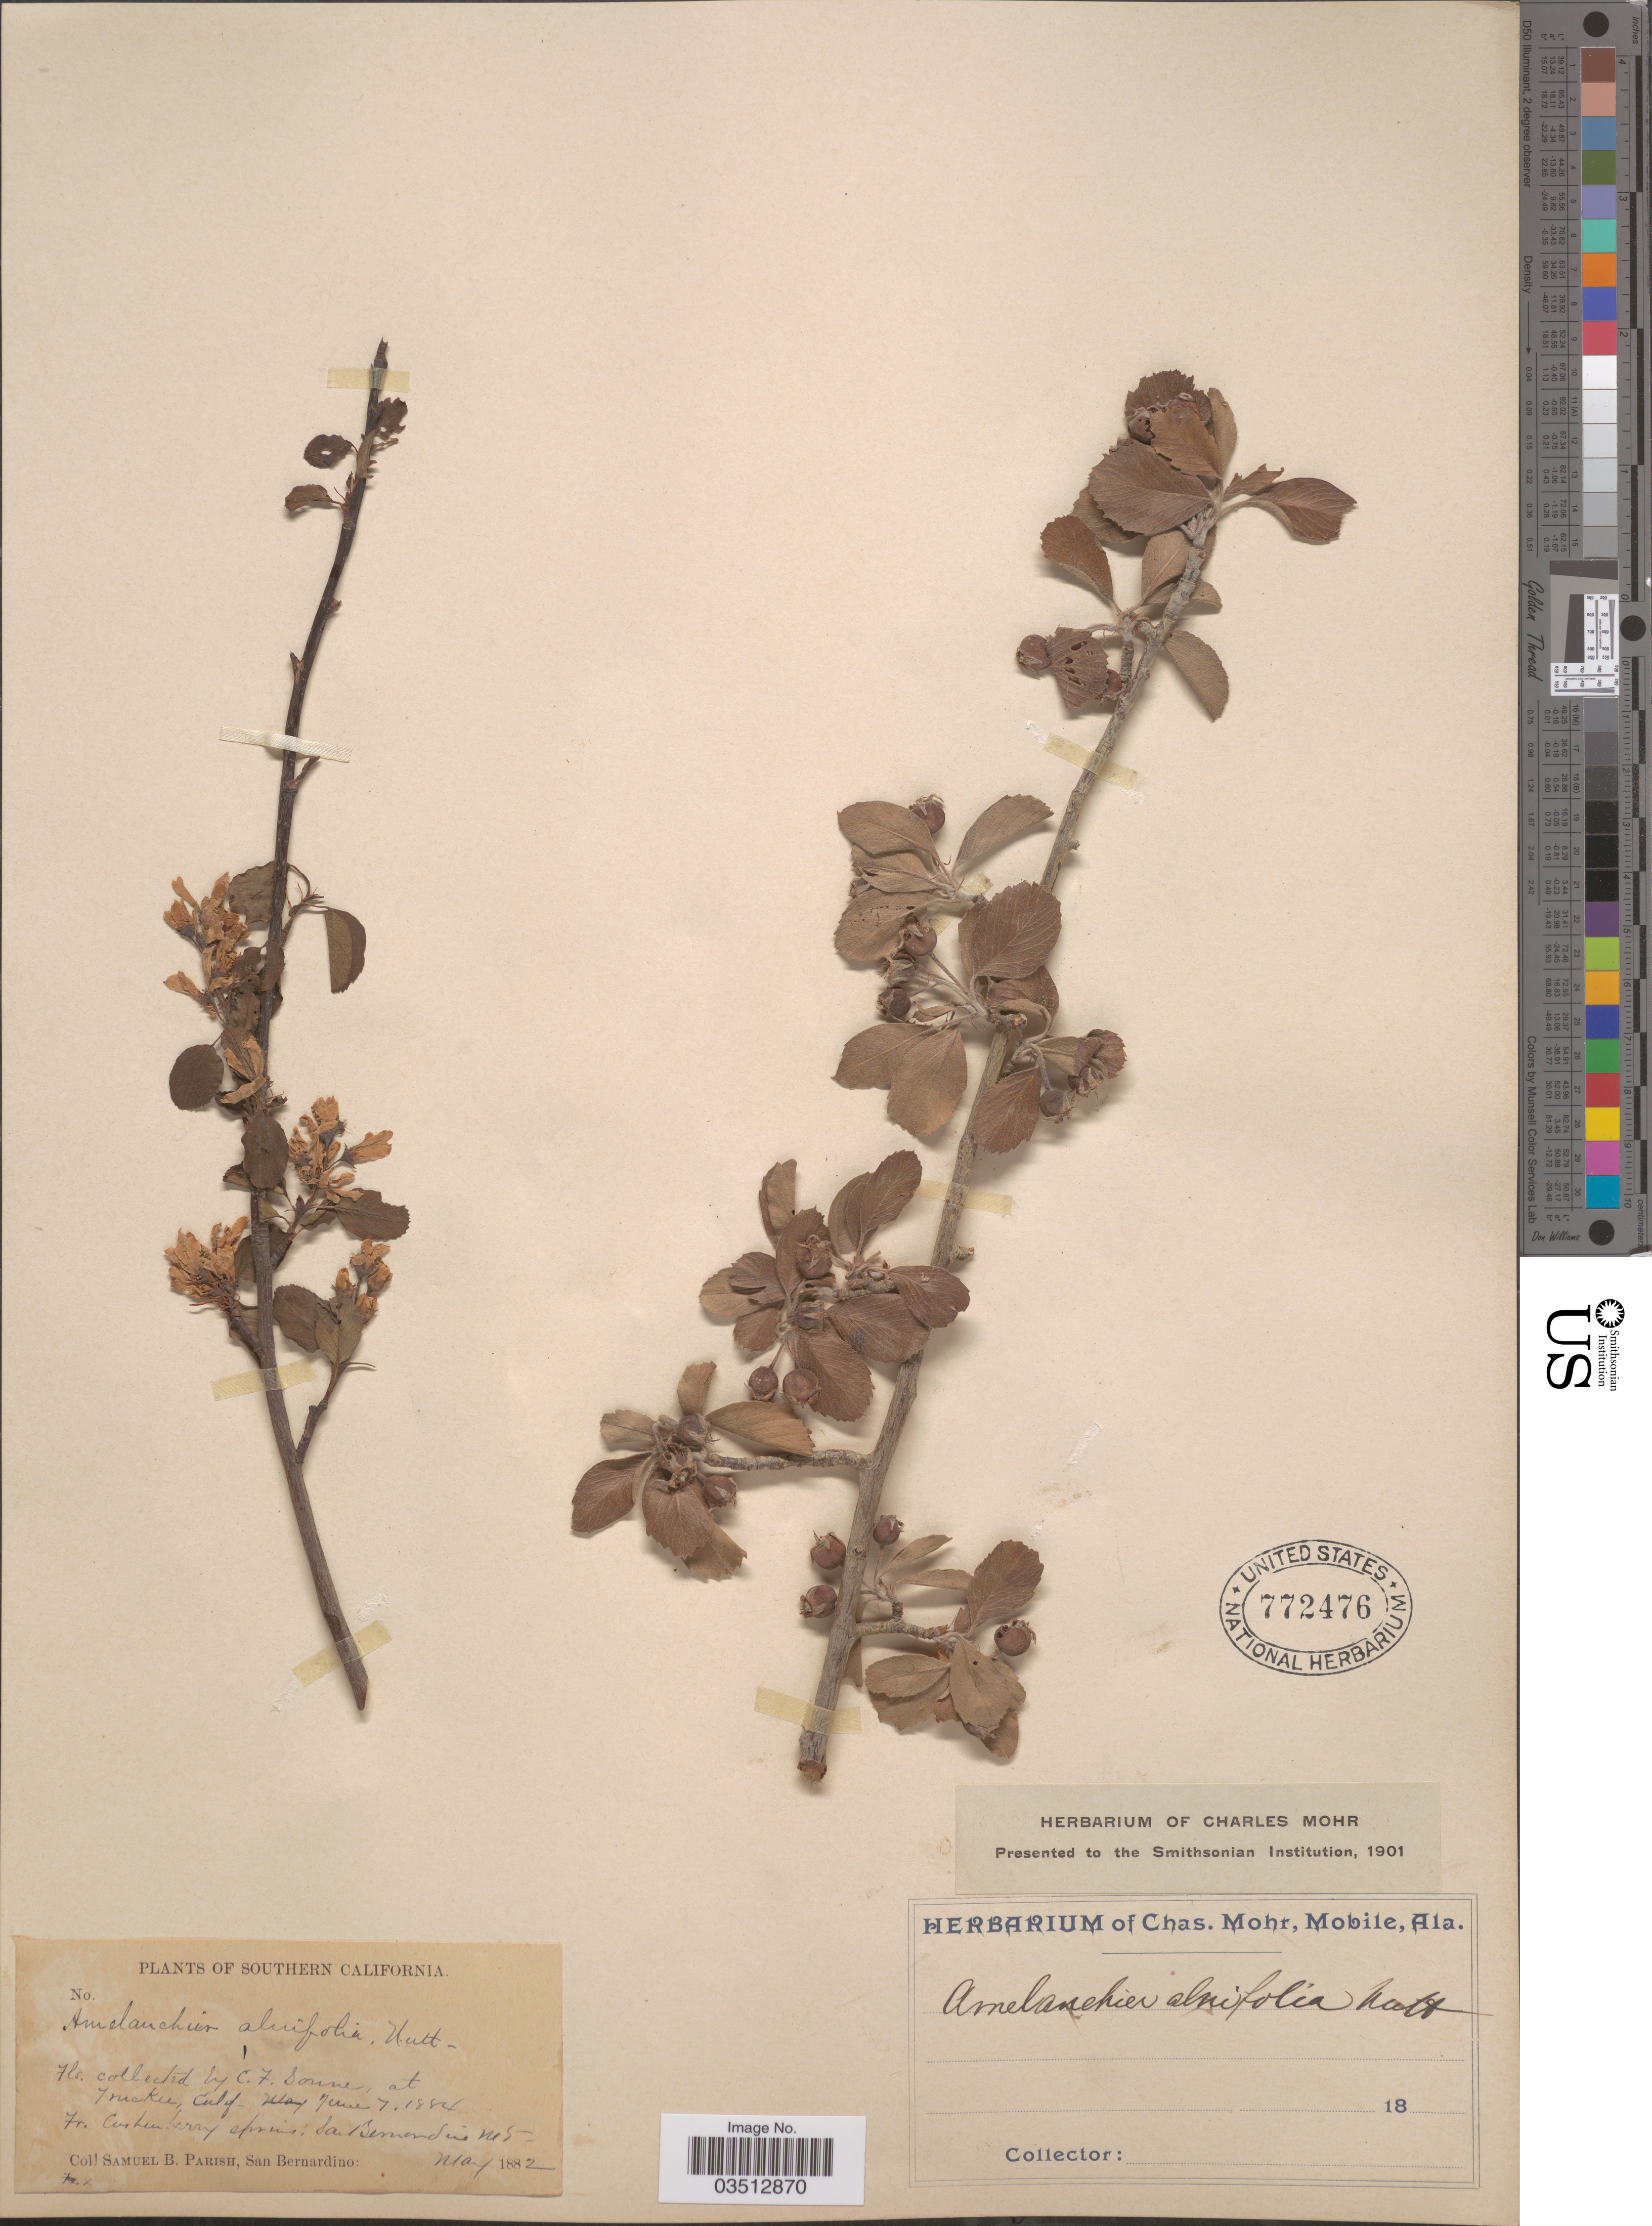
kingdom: Plantae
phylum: Tracheophyta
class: Magnoliopsida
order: Rosales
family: Rosaceae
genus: Amelanchier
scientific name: Amelanchier sp.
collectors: S. B. Parish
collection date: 1882-05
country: United States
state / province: California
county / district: San Bernardino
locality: Southern California. Fls. collected at Truckee, Calif., Fr. Cushenberry springs: San Bernardino Mts.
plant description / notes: Corrected "Cushenberry sprins: San Bernardino Mts" to "Fls. collected at Truckee, Calif., Fr. Cushenberry springs: San Bernardino Mts."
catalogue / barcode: US 772476